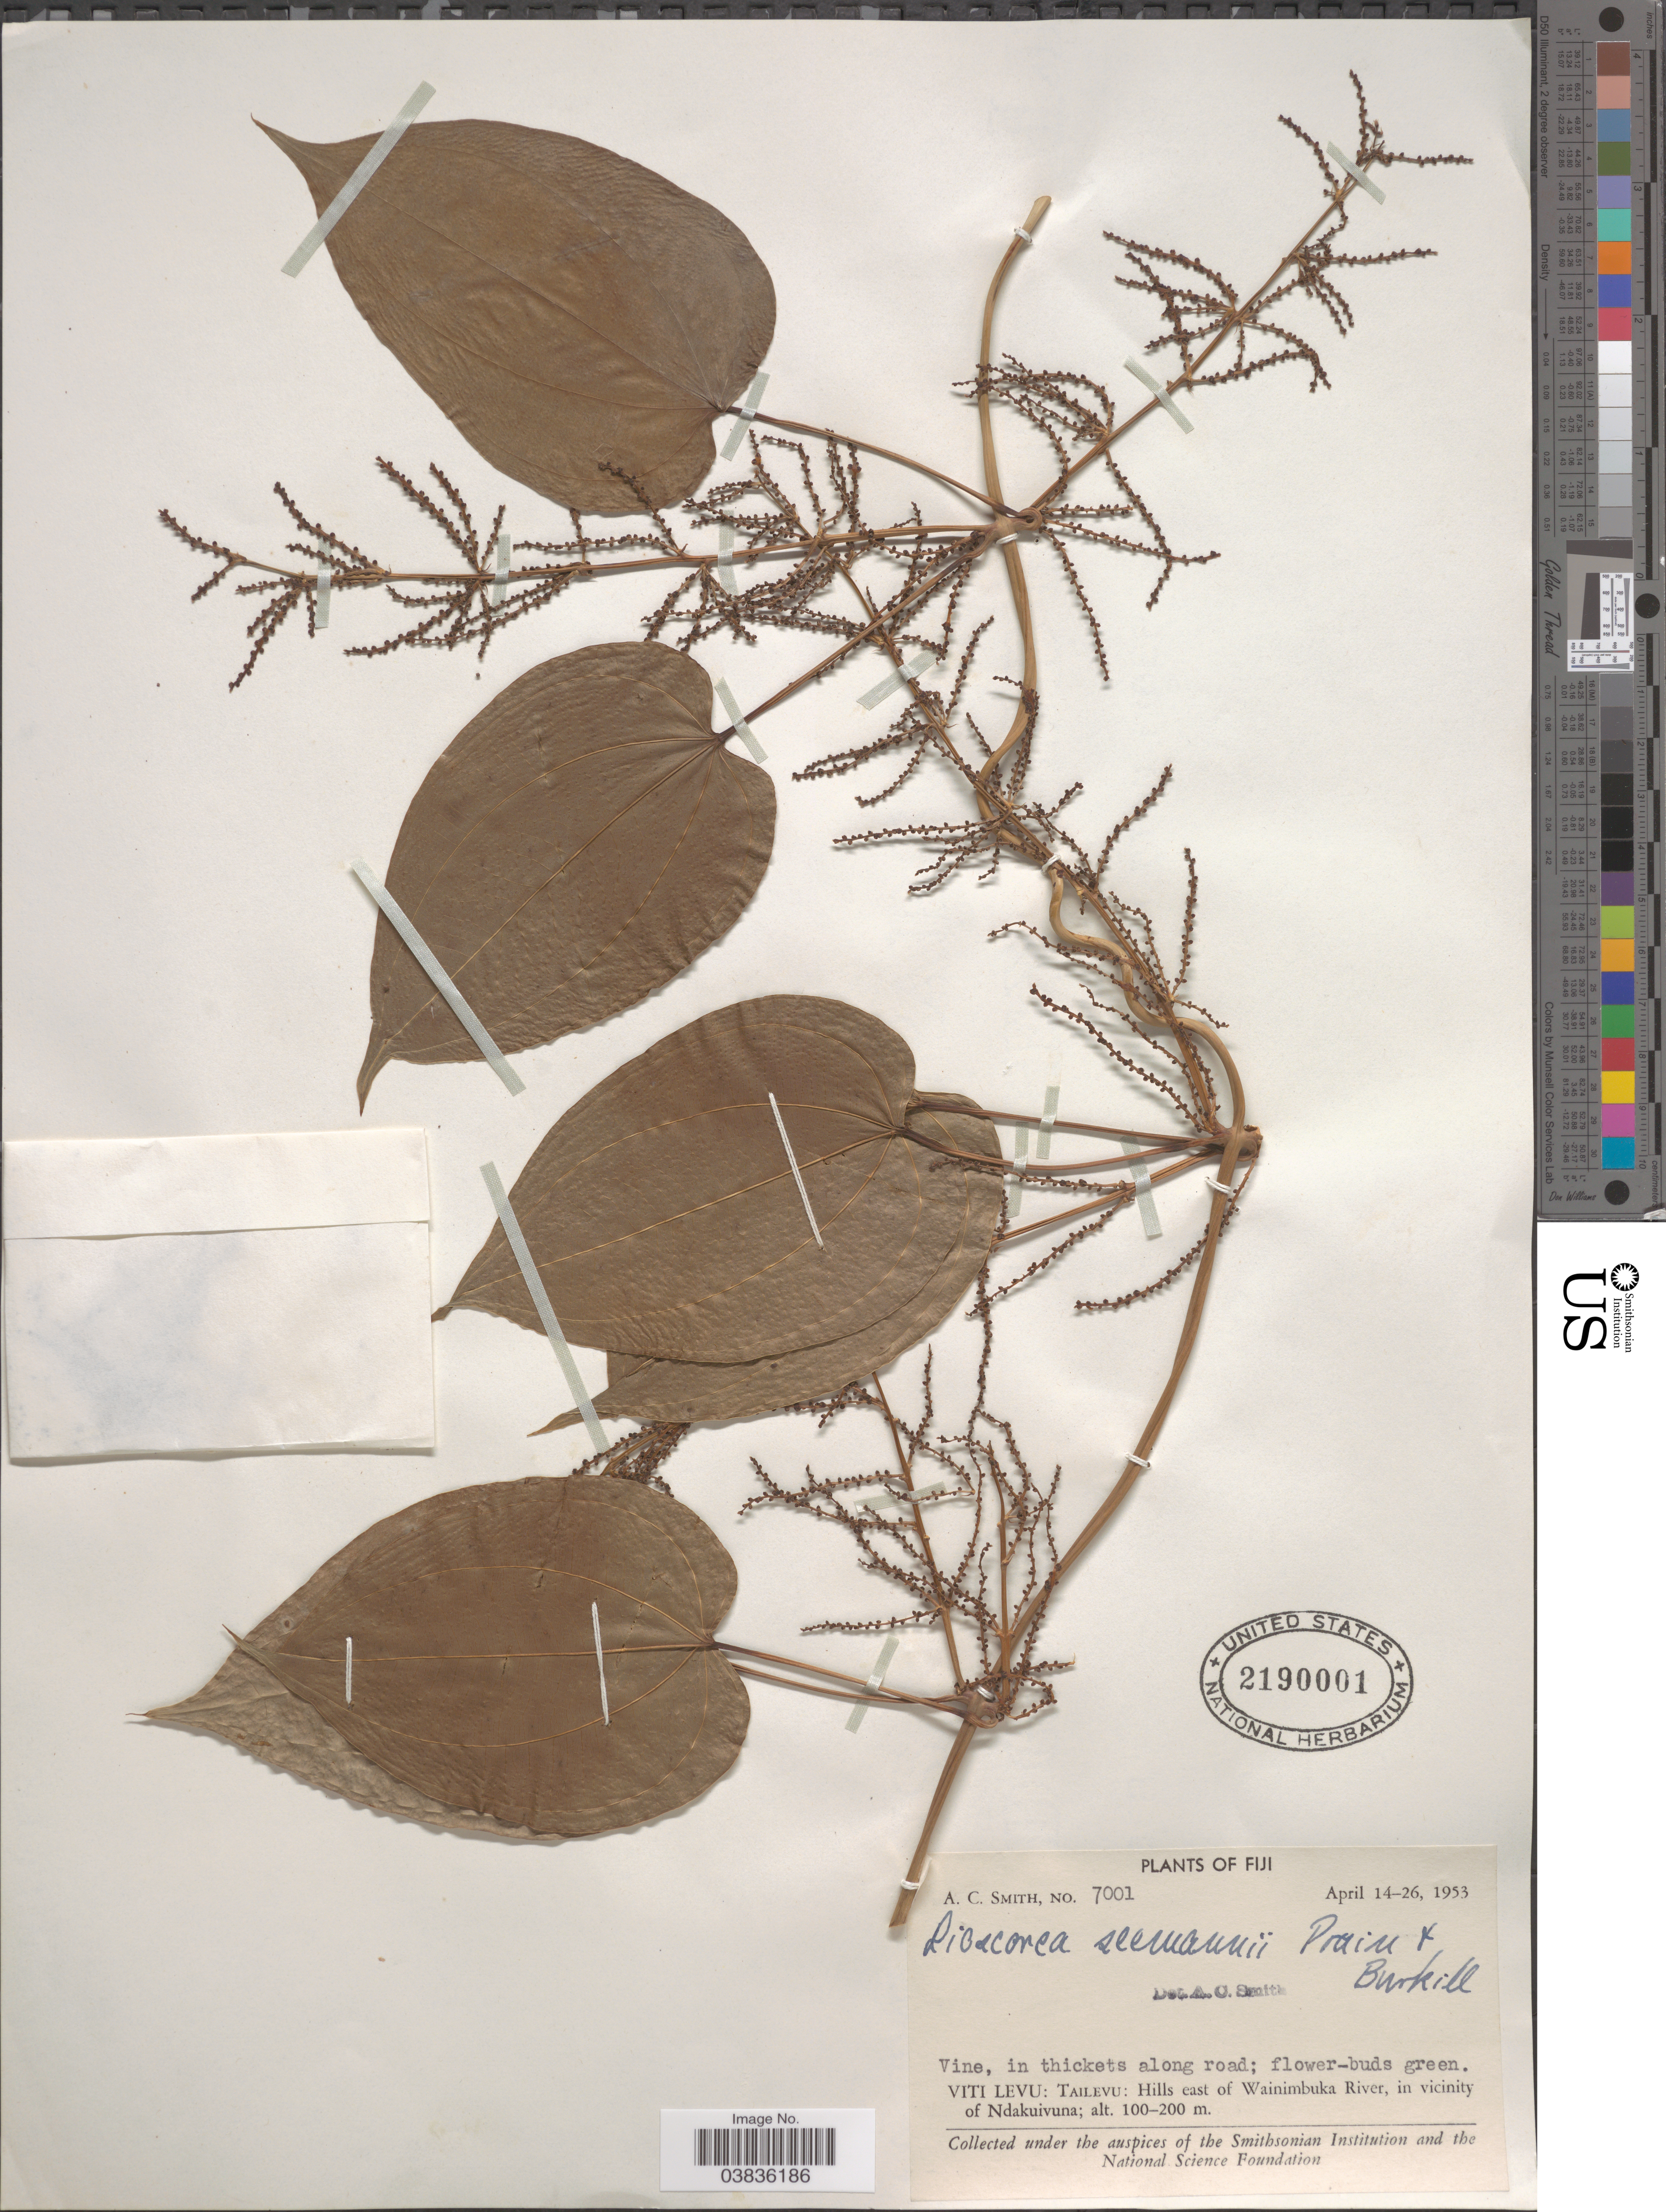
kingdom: Plantae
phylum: Tracheophyta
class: Liliopsida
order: Dioscoreales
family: Dioscoreaceae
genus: Dioscorea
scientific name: Dioscorea seemannii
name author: Prain & Burkill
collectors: A. C. Smith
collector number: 7001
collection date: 1953-04-14/1953-04-26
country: Fiji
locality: Viti Levu: Tailevu: Hills east of Wainimbuka River, in vicinity of Ndakuivuna.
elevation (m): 100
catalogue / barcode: US 2190001